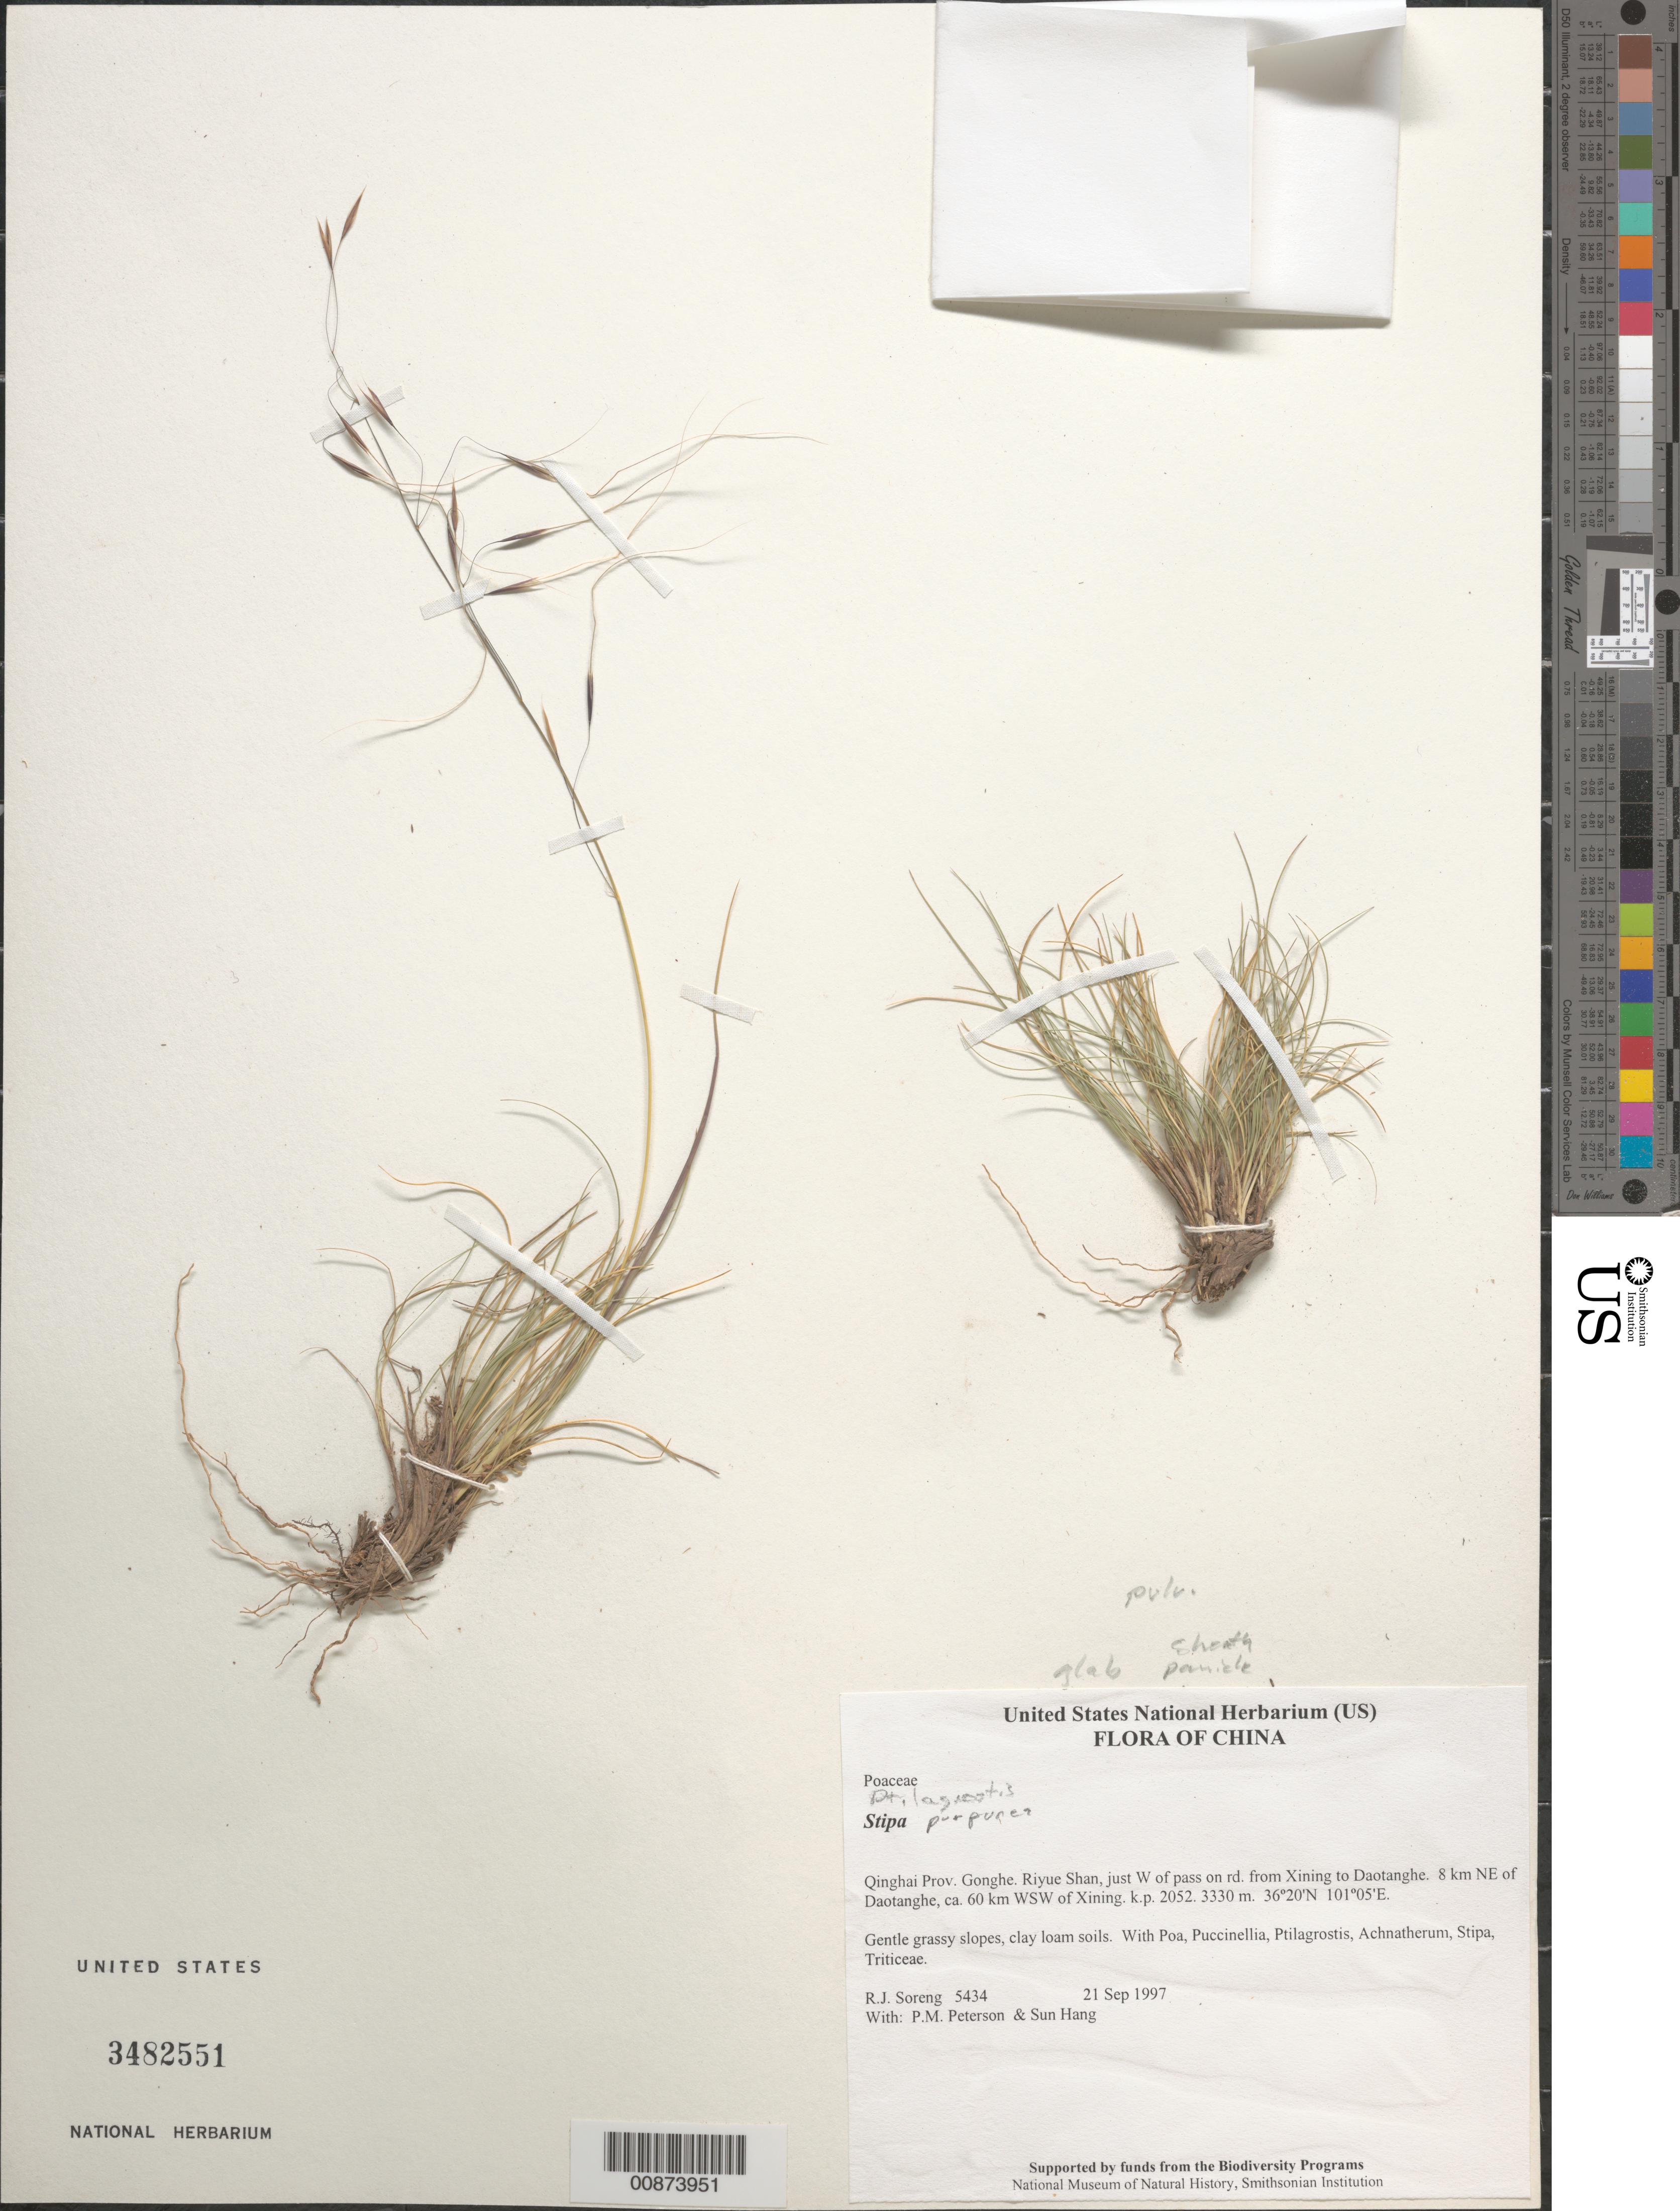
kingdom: Plantae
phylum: Tracheophyta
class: Liliopsida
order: Poales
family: Poaceae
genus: Stipa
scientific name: Stipa purpurea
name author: Griseb.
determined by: Soreng, Robert J., Research Associate (BOT), Smithsonian Institution - National Museum of Natural History (UNITED STATES)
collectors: R. J. Soreng, P. M. Peterson & Sun Hang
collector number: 5434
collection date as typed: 21 Sep 1997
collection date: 1997-09-21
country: China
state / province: Qinghai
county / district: Gonghe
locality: Riyue Shan, just W of pass on rd. from Xining to Daotanghe. 8 km NE of Daotanghe, ca. 60 km WSW of Xining. k.p. 2052.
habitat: Gentle grassy slopes, clay loam soils. With Poa, Puccinellia, Ptilagrostis, Achnatherum, Stipa, Triticeae.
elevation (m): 3330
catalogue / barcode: US 3482551